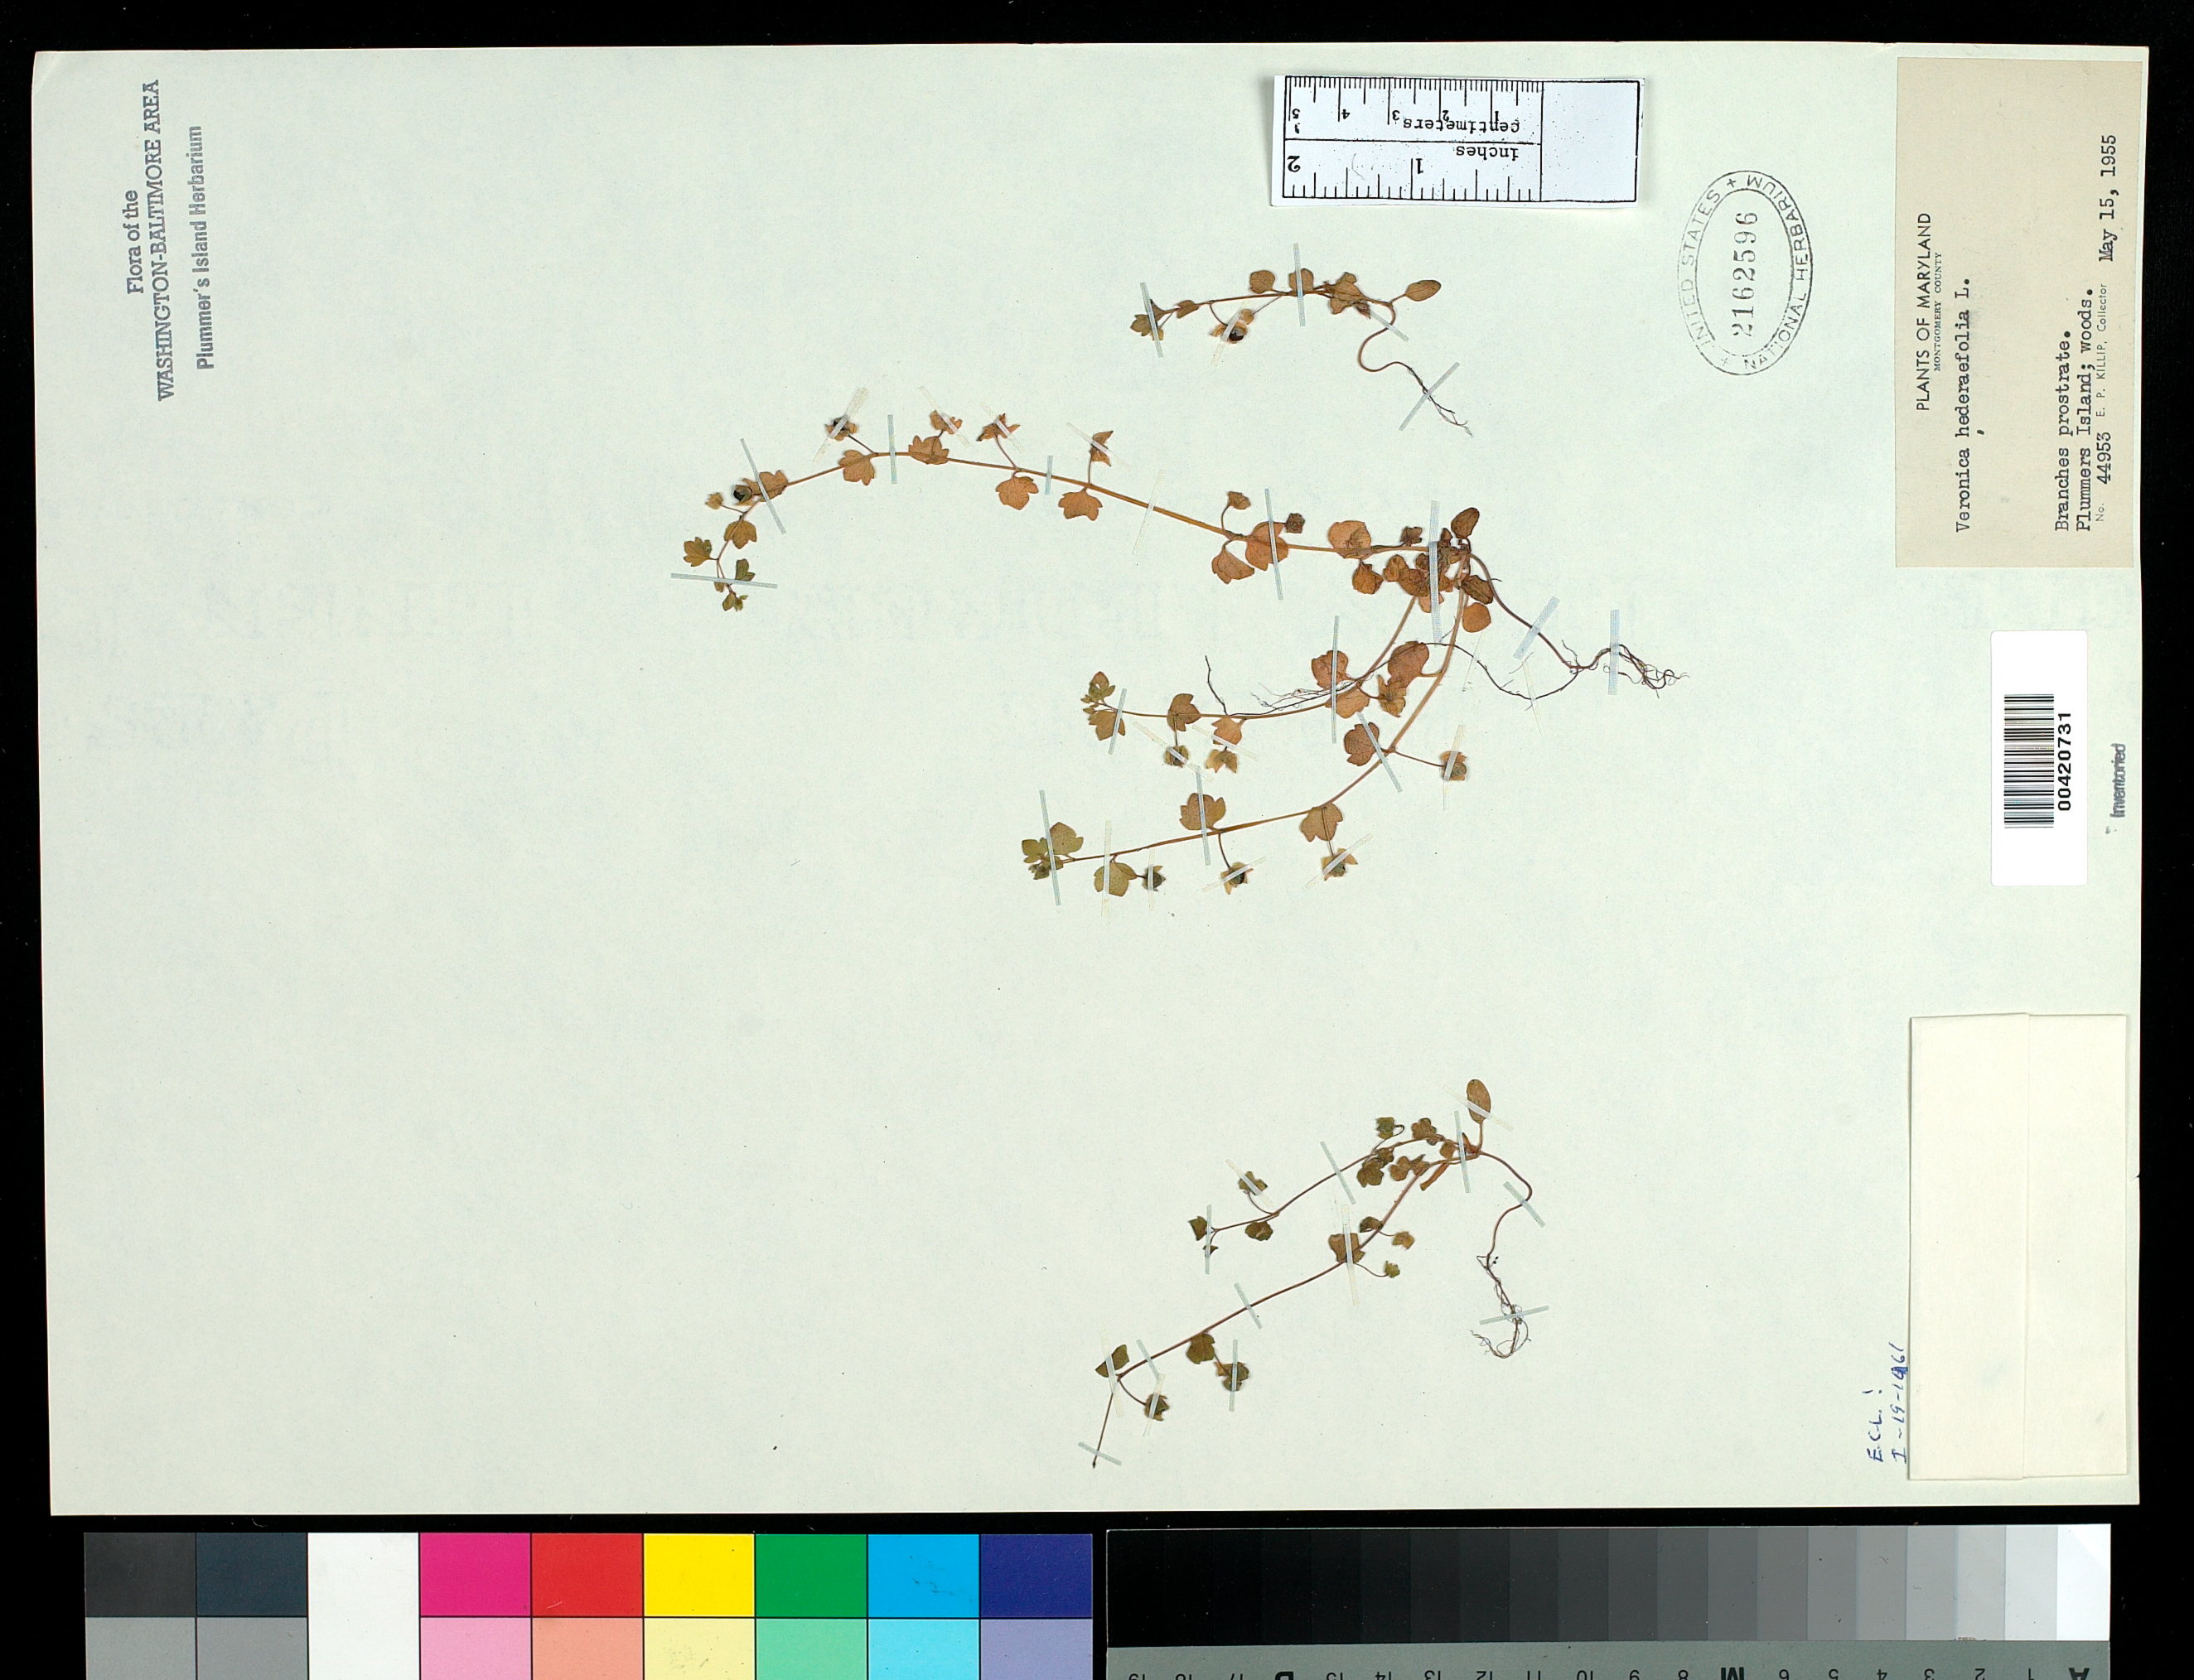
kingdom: Plantae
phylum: Tracheophyta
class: Magnoliopsida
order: Lamiales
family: Plantaginaceae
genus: Veronica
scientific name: Veronica hederifolia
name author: L.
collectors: E. P. Killip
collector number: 44953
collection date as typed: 15 May 1955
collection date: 1955-05-15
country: United States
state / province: Maryland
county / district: Montgomery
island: Plummers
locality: Plummer's Island Plummers Island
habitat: Woods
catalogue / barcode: US 2162596